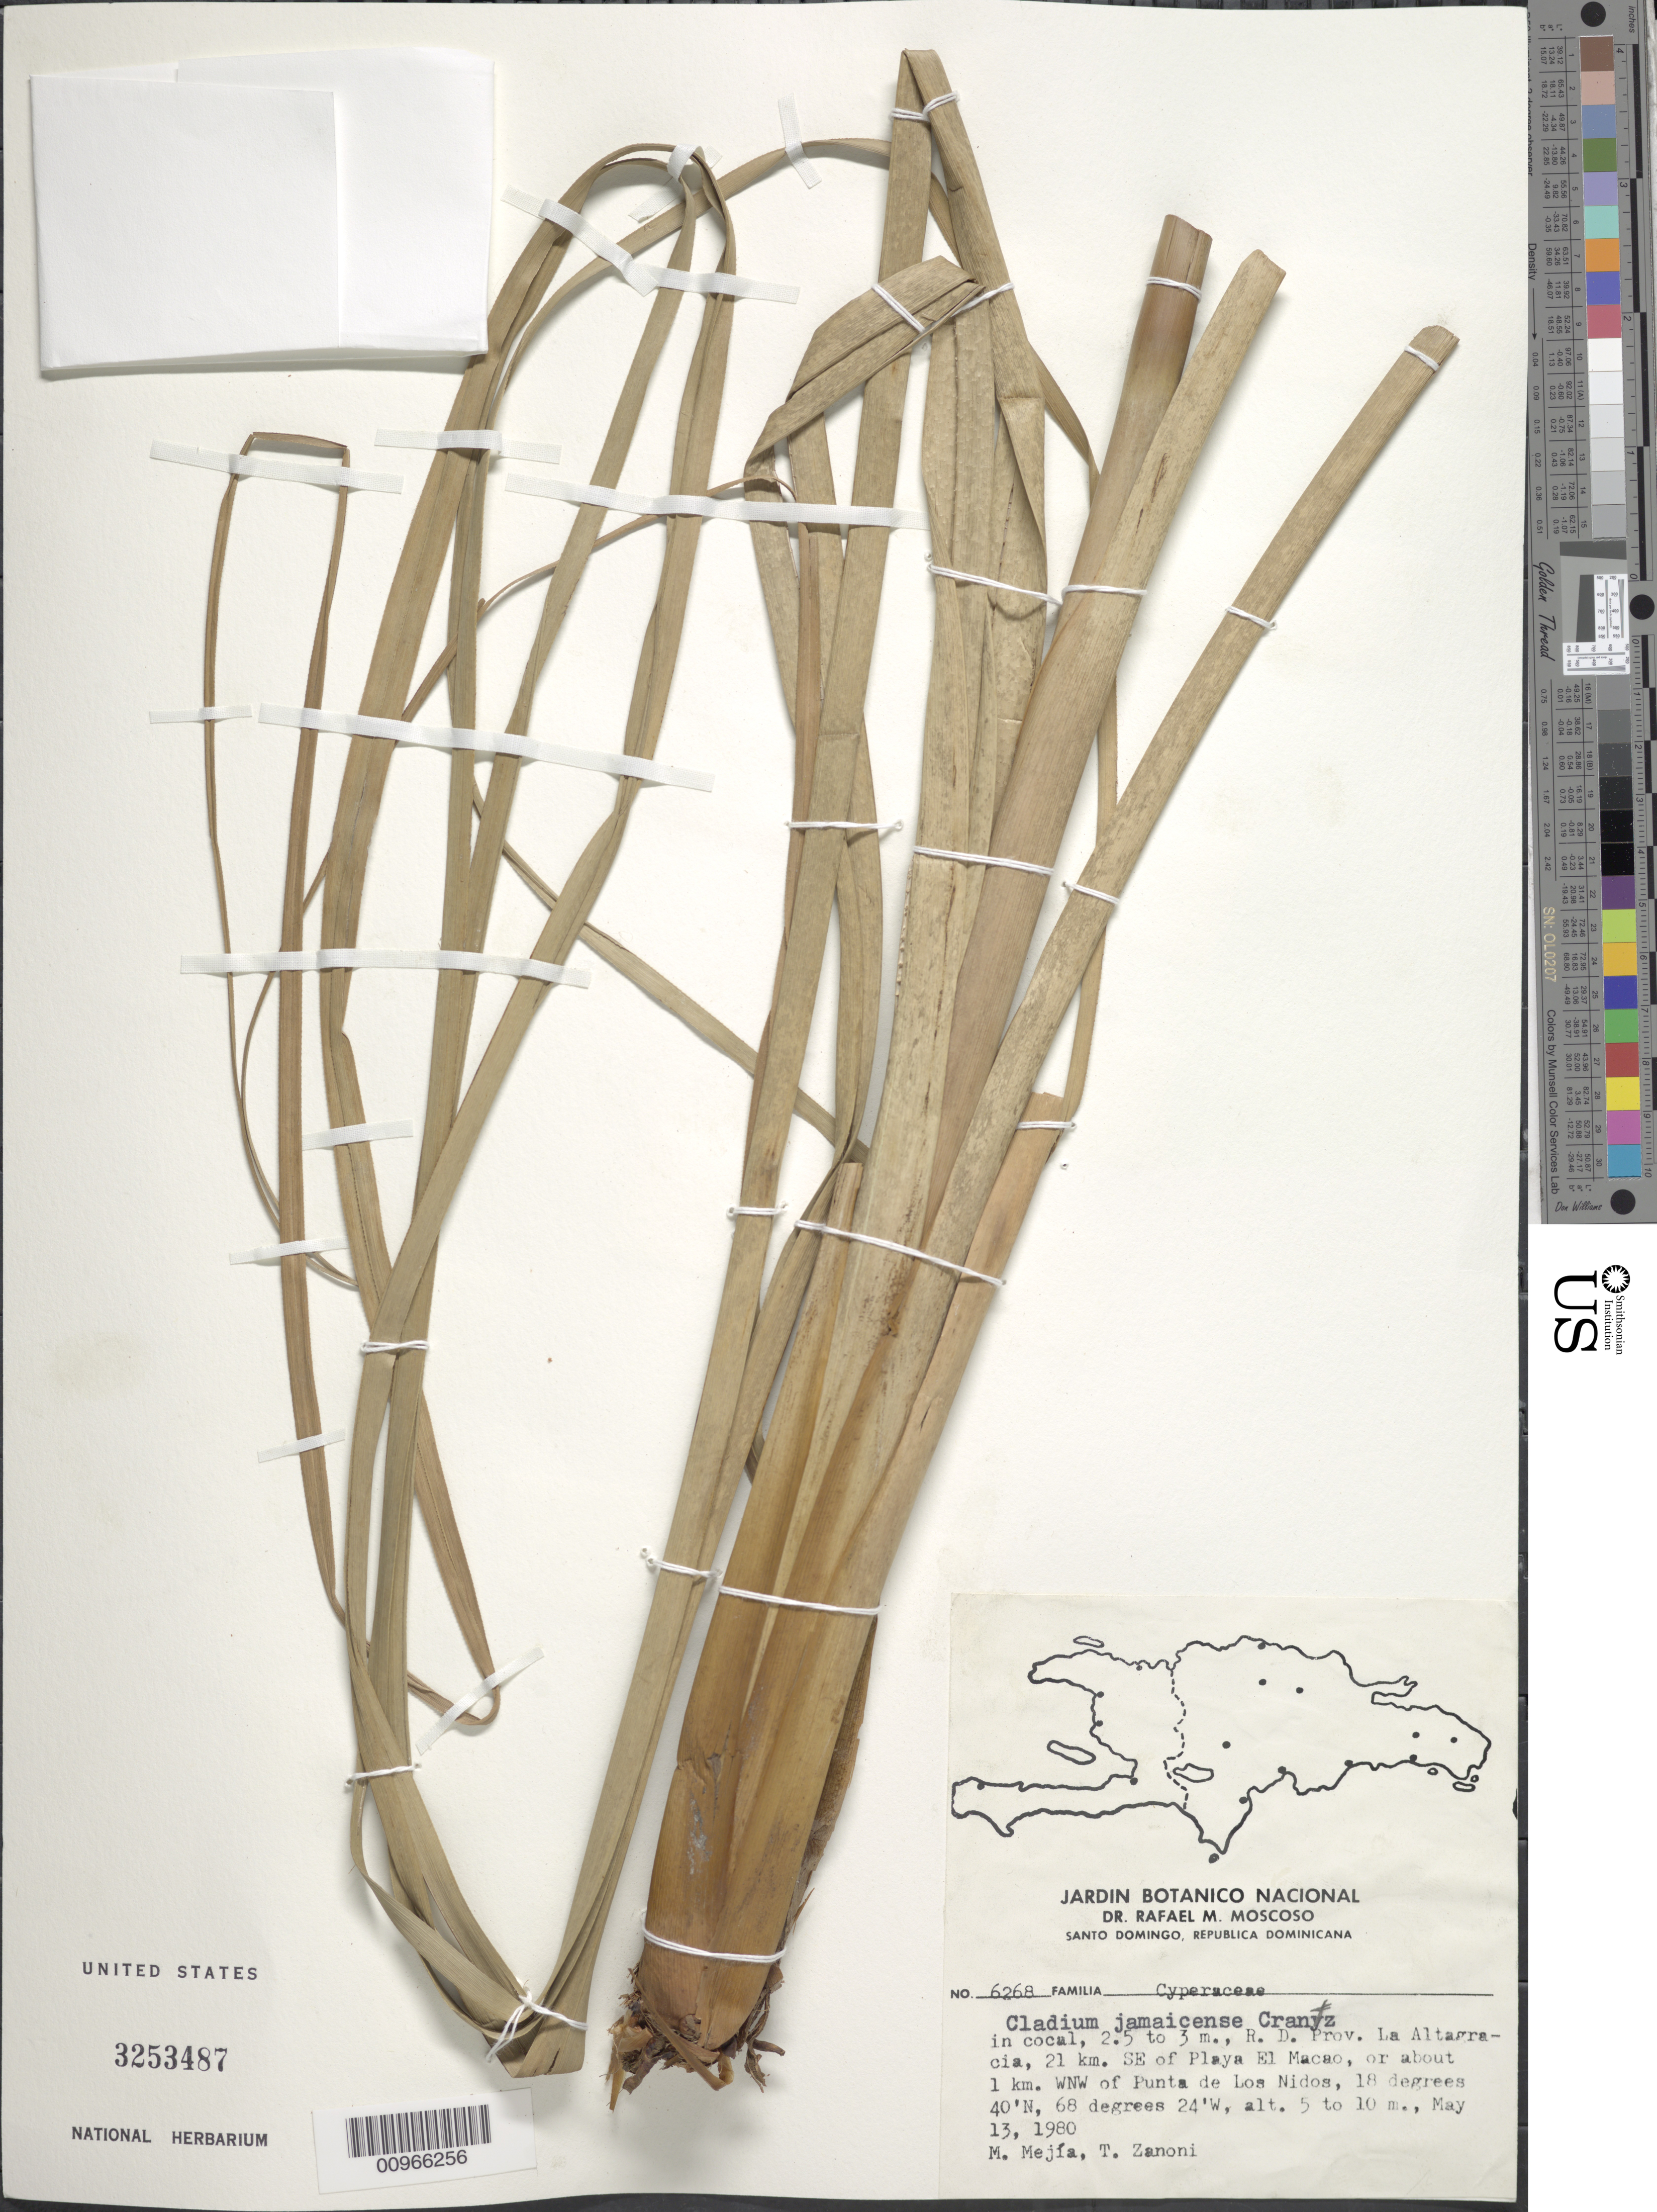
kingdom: Plantae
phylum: Tracheophyta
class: Liliopsida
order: Poales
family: Cyperaceae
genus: Cladium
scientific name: Cladium jamaicense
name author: Crantz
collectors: M. Mejia & T. A. Zanoni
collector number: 6268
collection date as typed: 13 May 1980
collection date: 1980-05-13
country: Dominican Republic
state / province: La Altagracia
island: Hispaniola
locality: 21 km SE of Playa El Macao, or about 1 km WNW of Punta de Los Nidos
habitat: In cocal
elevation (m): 5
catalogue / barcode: US 3253487